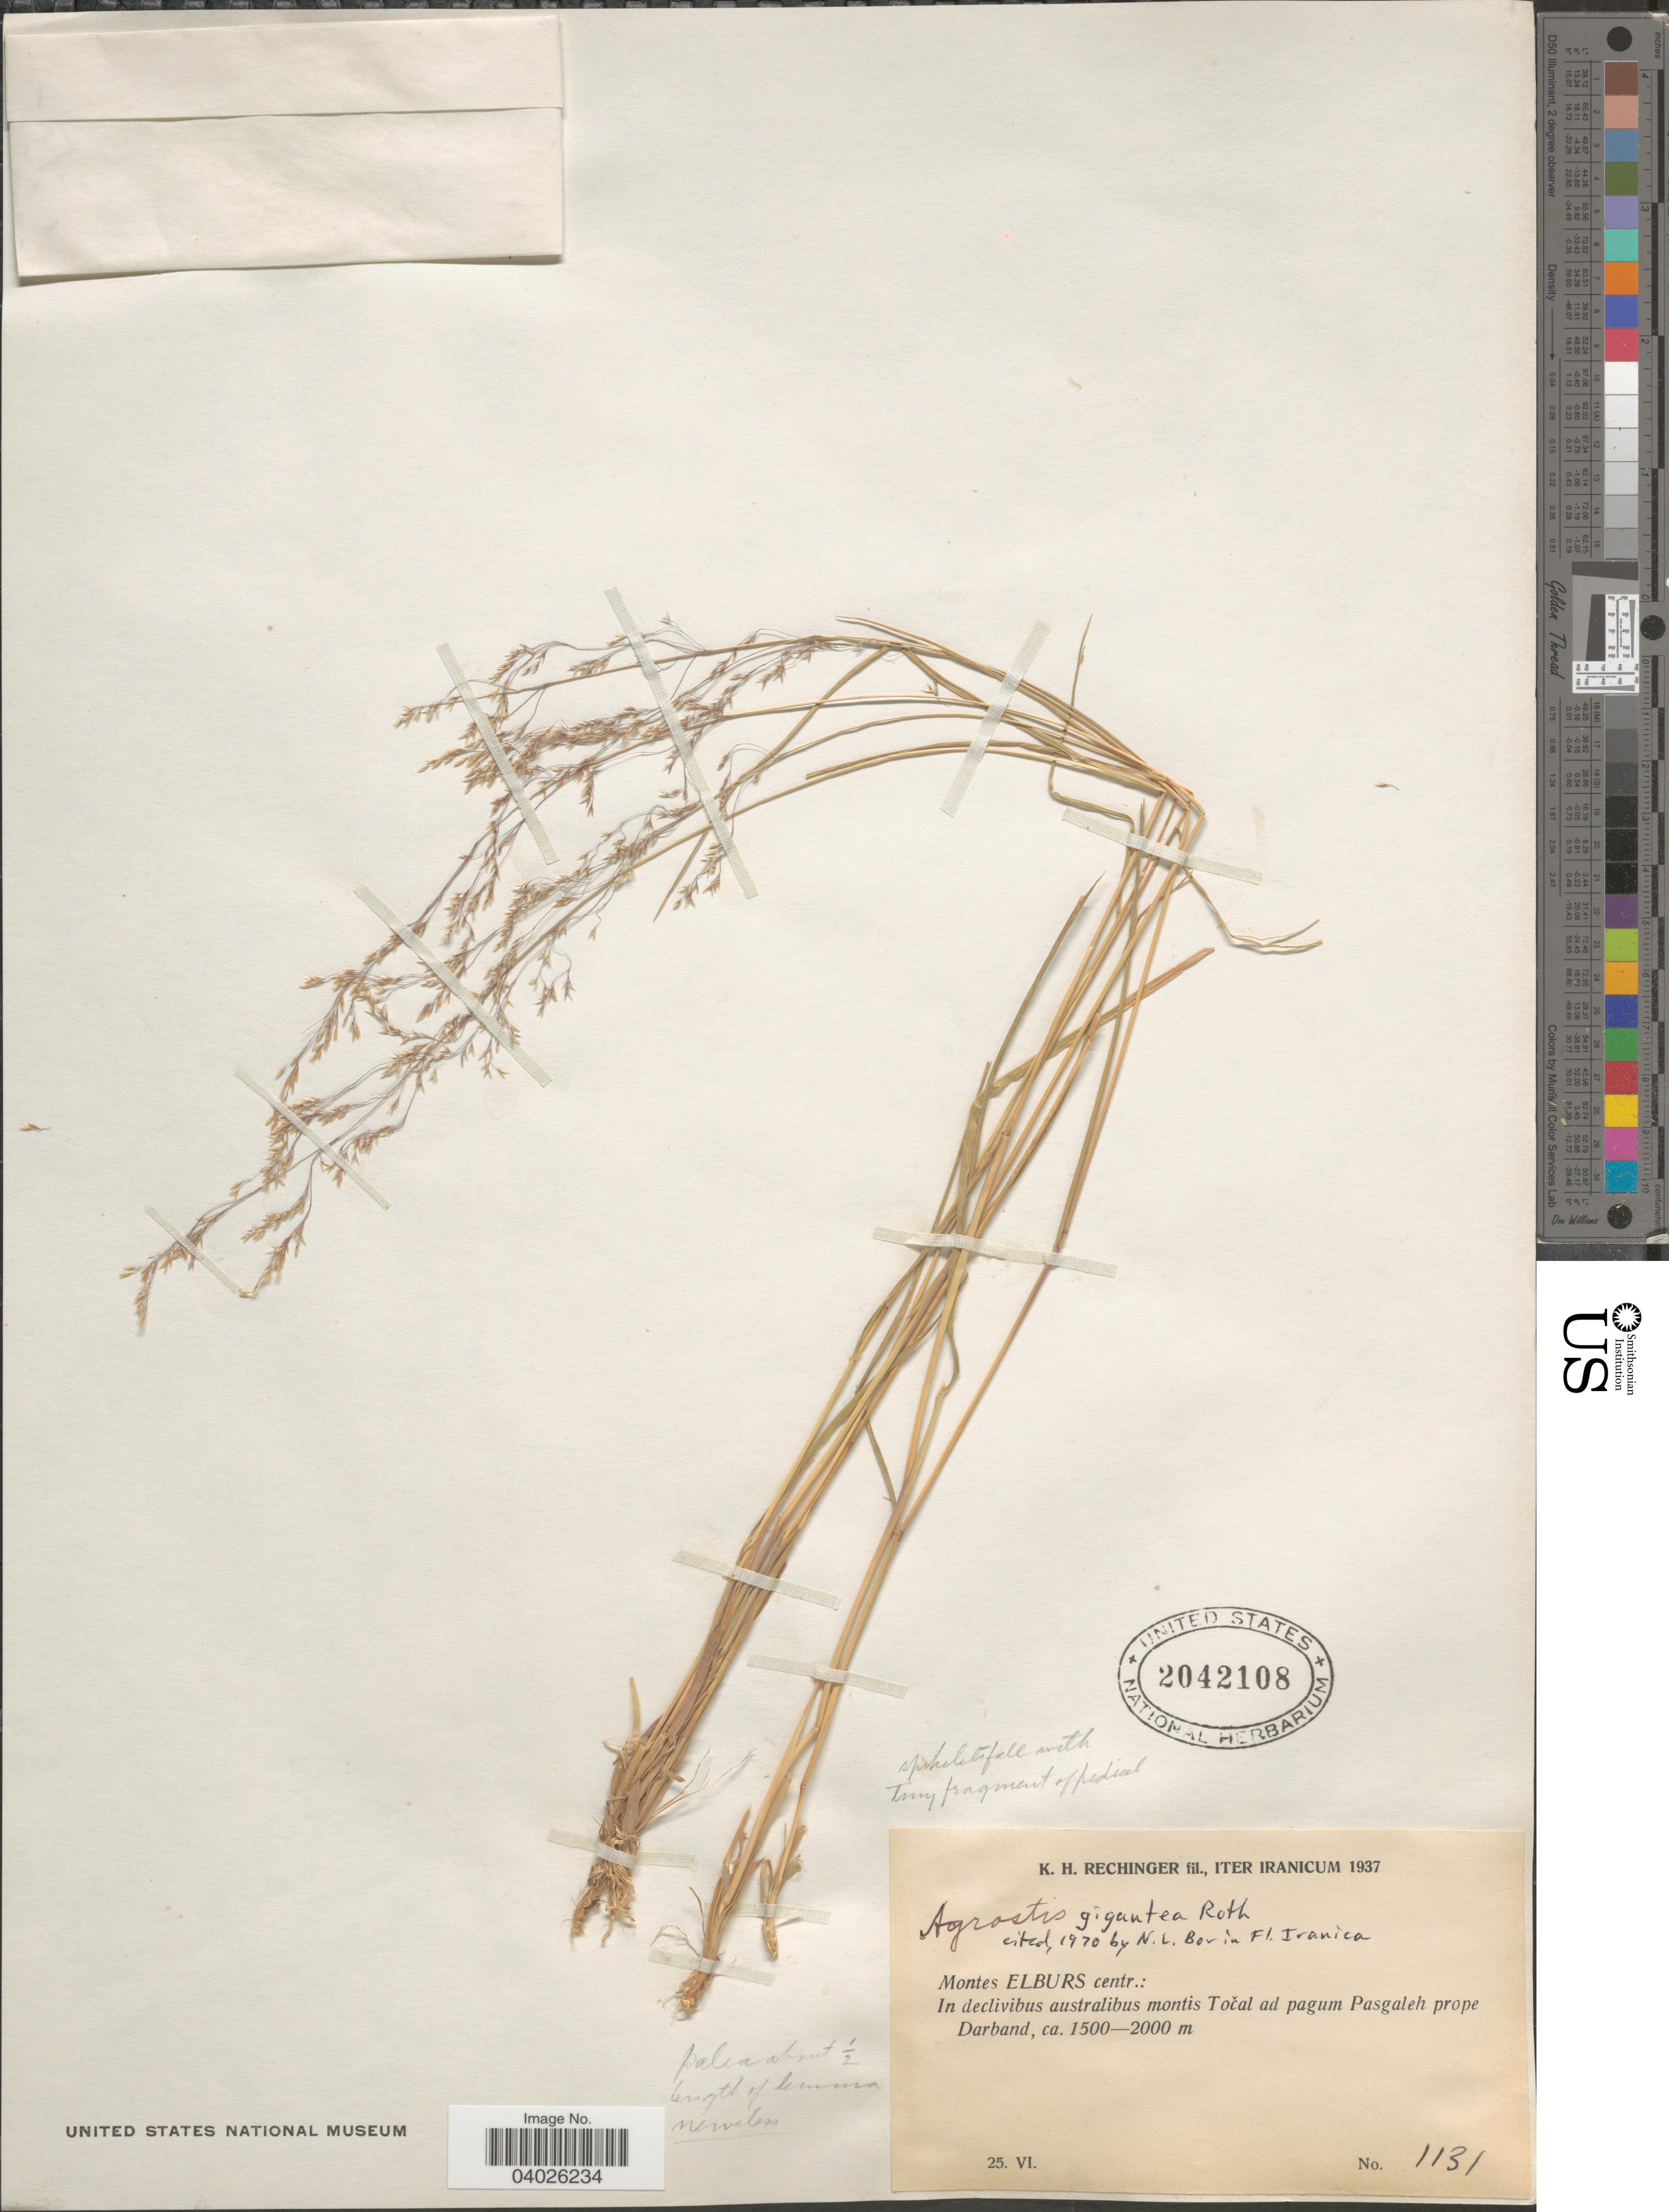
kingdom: Plantae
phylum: Tracheophyta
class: Liliopsida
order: Poales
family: Poaceae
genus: Agrostis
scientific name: Agrostis gigantea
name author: Roth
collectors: K. H. Rechinger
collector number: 1131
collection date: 1937-06-25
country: Iran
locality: Iter Iranicum. Montes Elburs centr.: In declivibus australibus montis Točal ad pagum Pasgaleh prope Darband.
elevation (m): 1500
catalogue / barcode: US 2042108